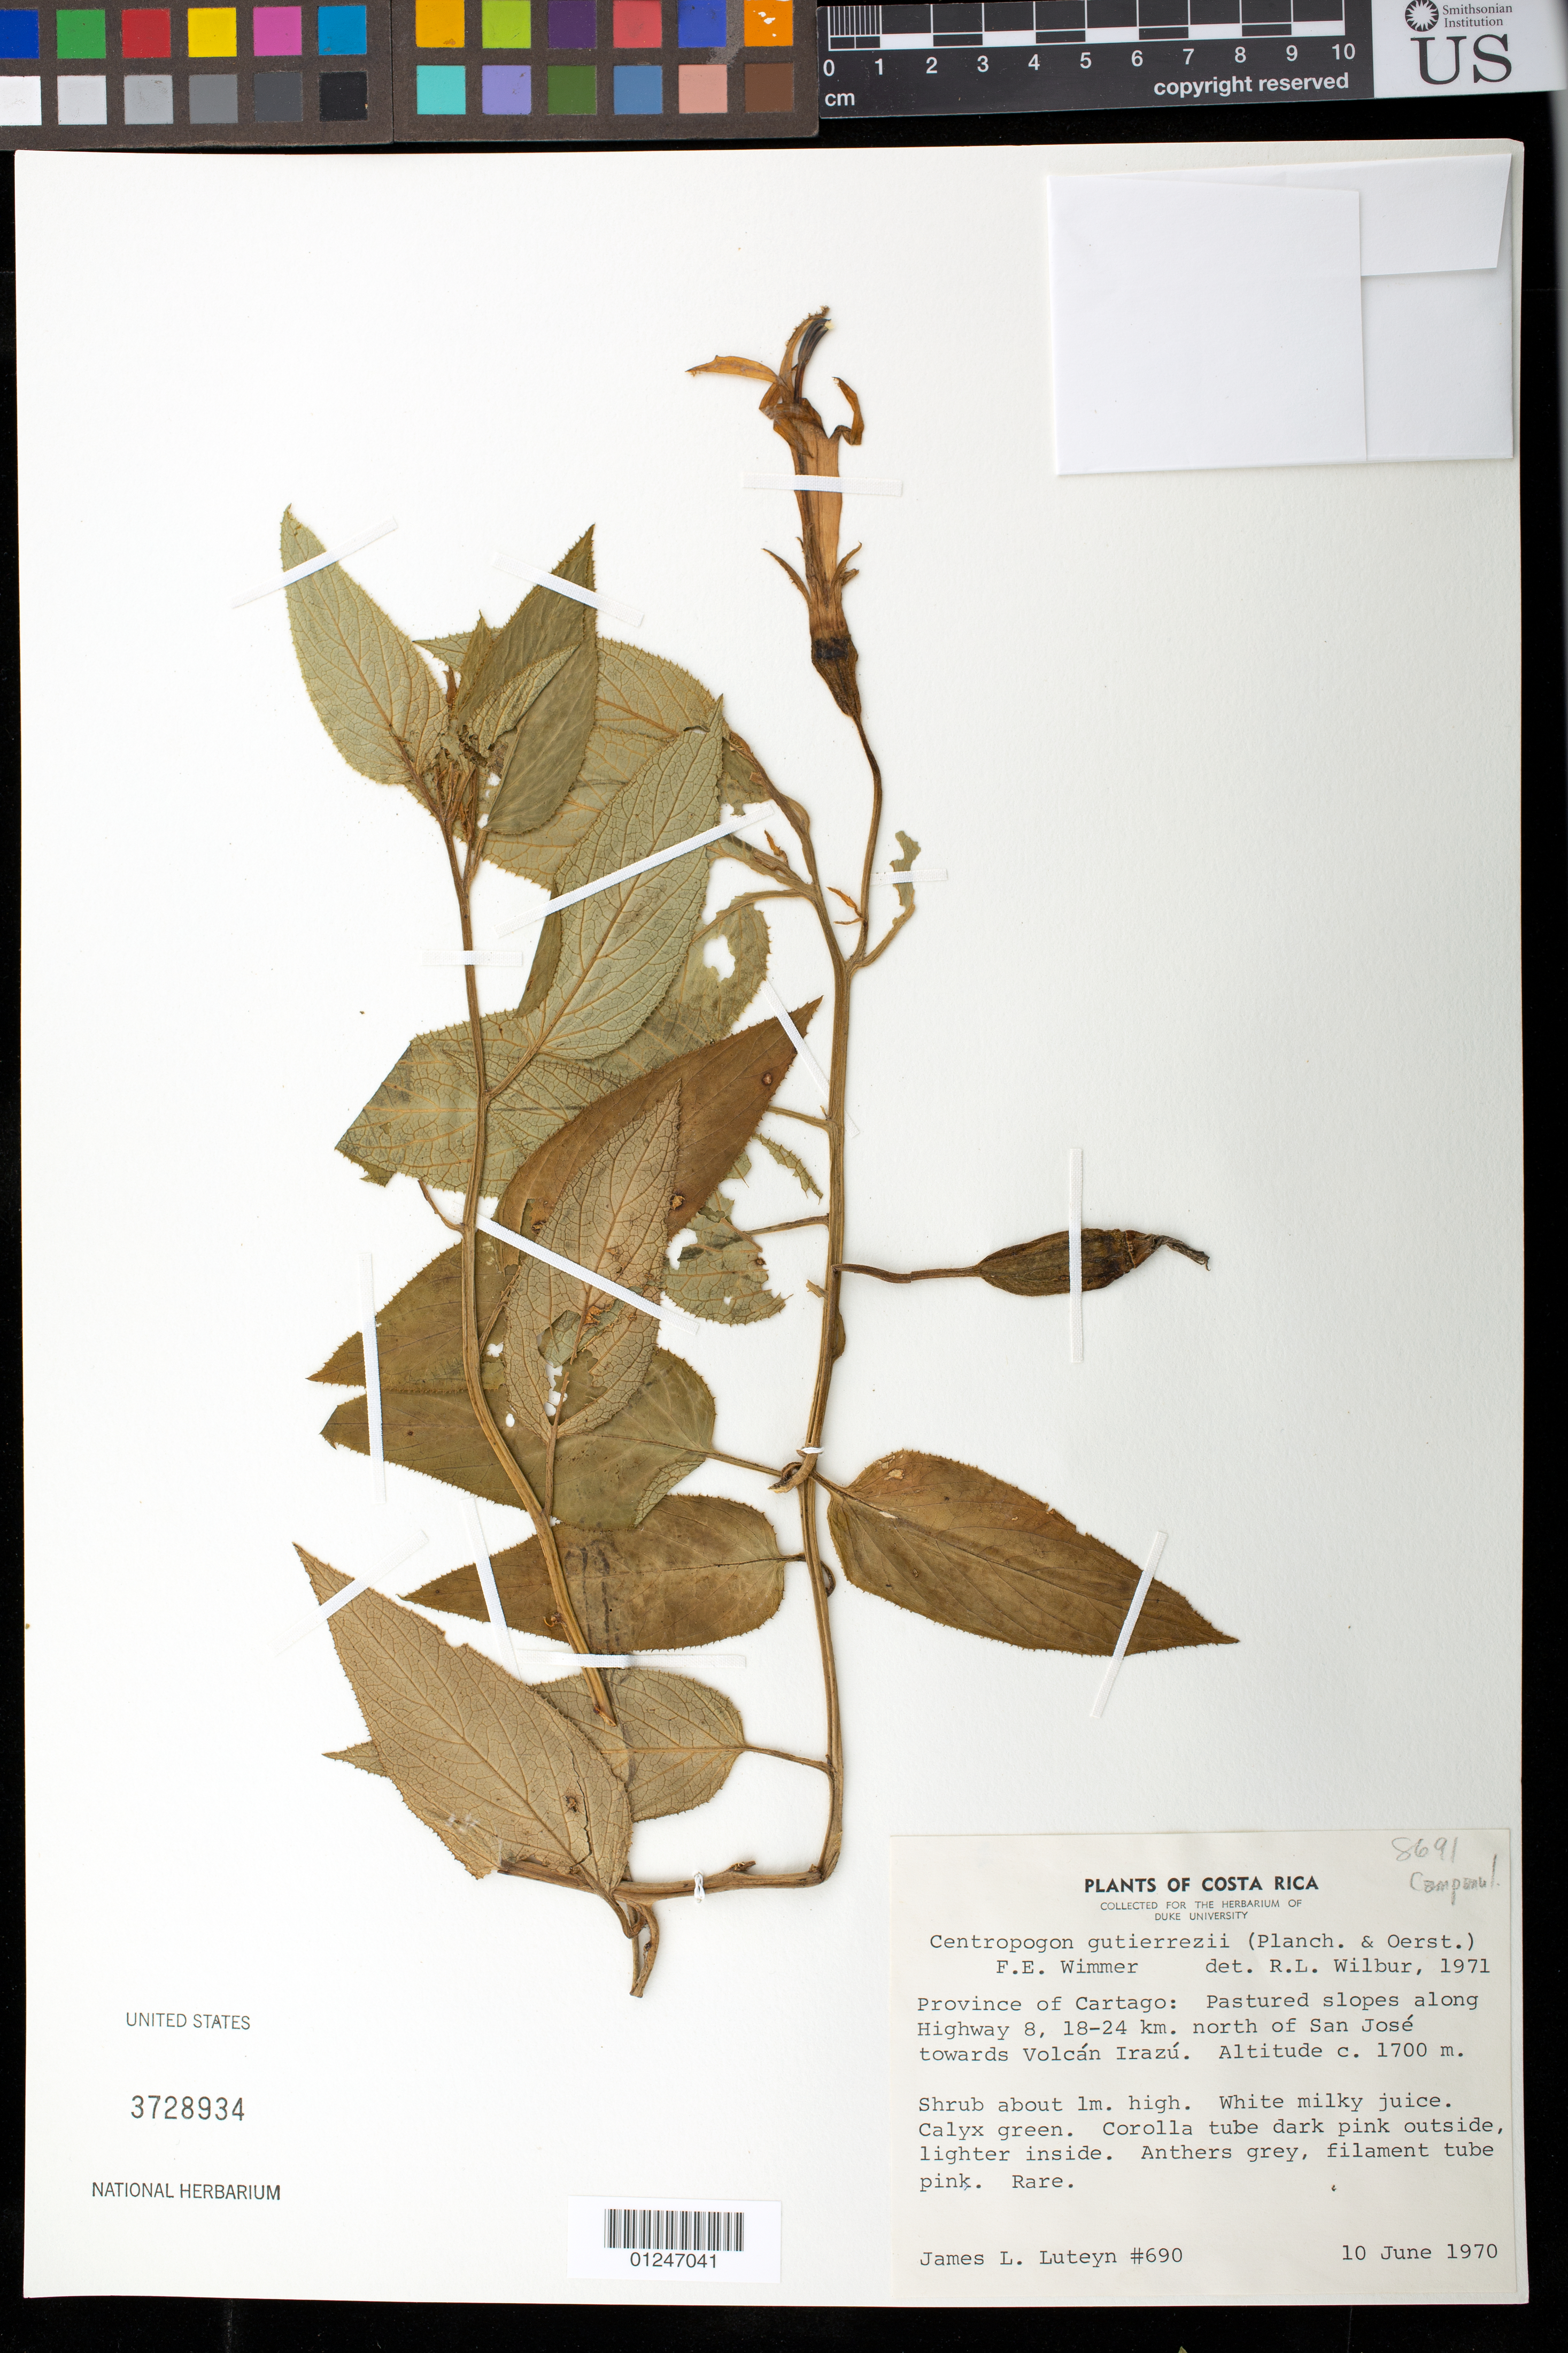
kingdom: Plantae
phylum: Tracheophyta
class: Magnoliopsida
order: Asterales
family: Campanulaceae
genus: Centropogon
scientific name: Centropogon gutierrezii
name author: (Planch. & Oerst.) E. Wimm.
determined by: Wilbur, R. L.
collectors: J. L. Luteyn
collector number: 690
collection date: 1970-06-10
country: Costa Rica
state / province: Cartago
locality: Pastured slopes along Highway 8, 18-24 KM N of San Jose towards Volcan Irazu.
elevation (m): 1700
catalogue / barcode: US 3728934